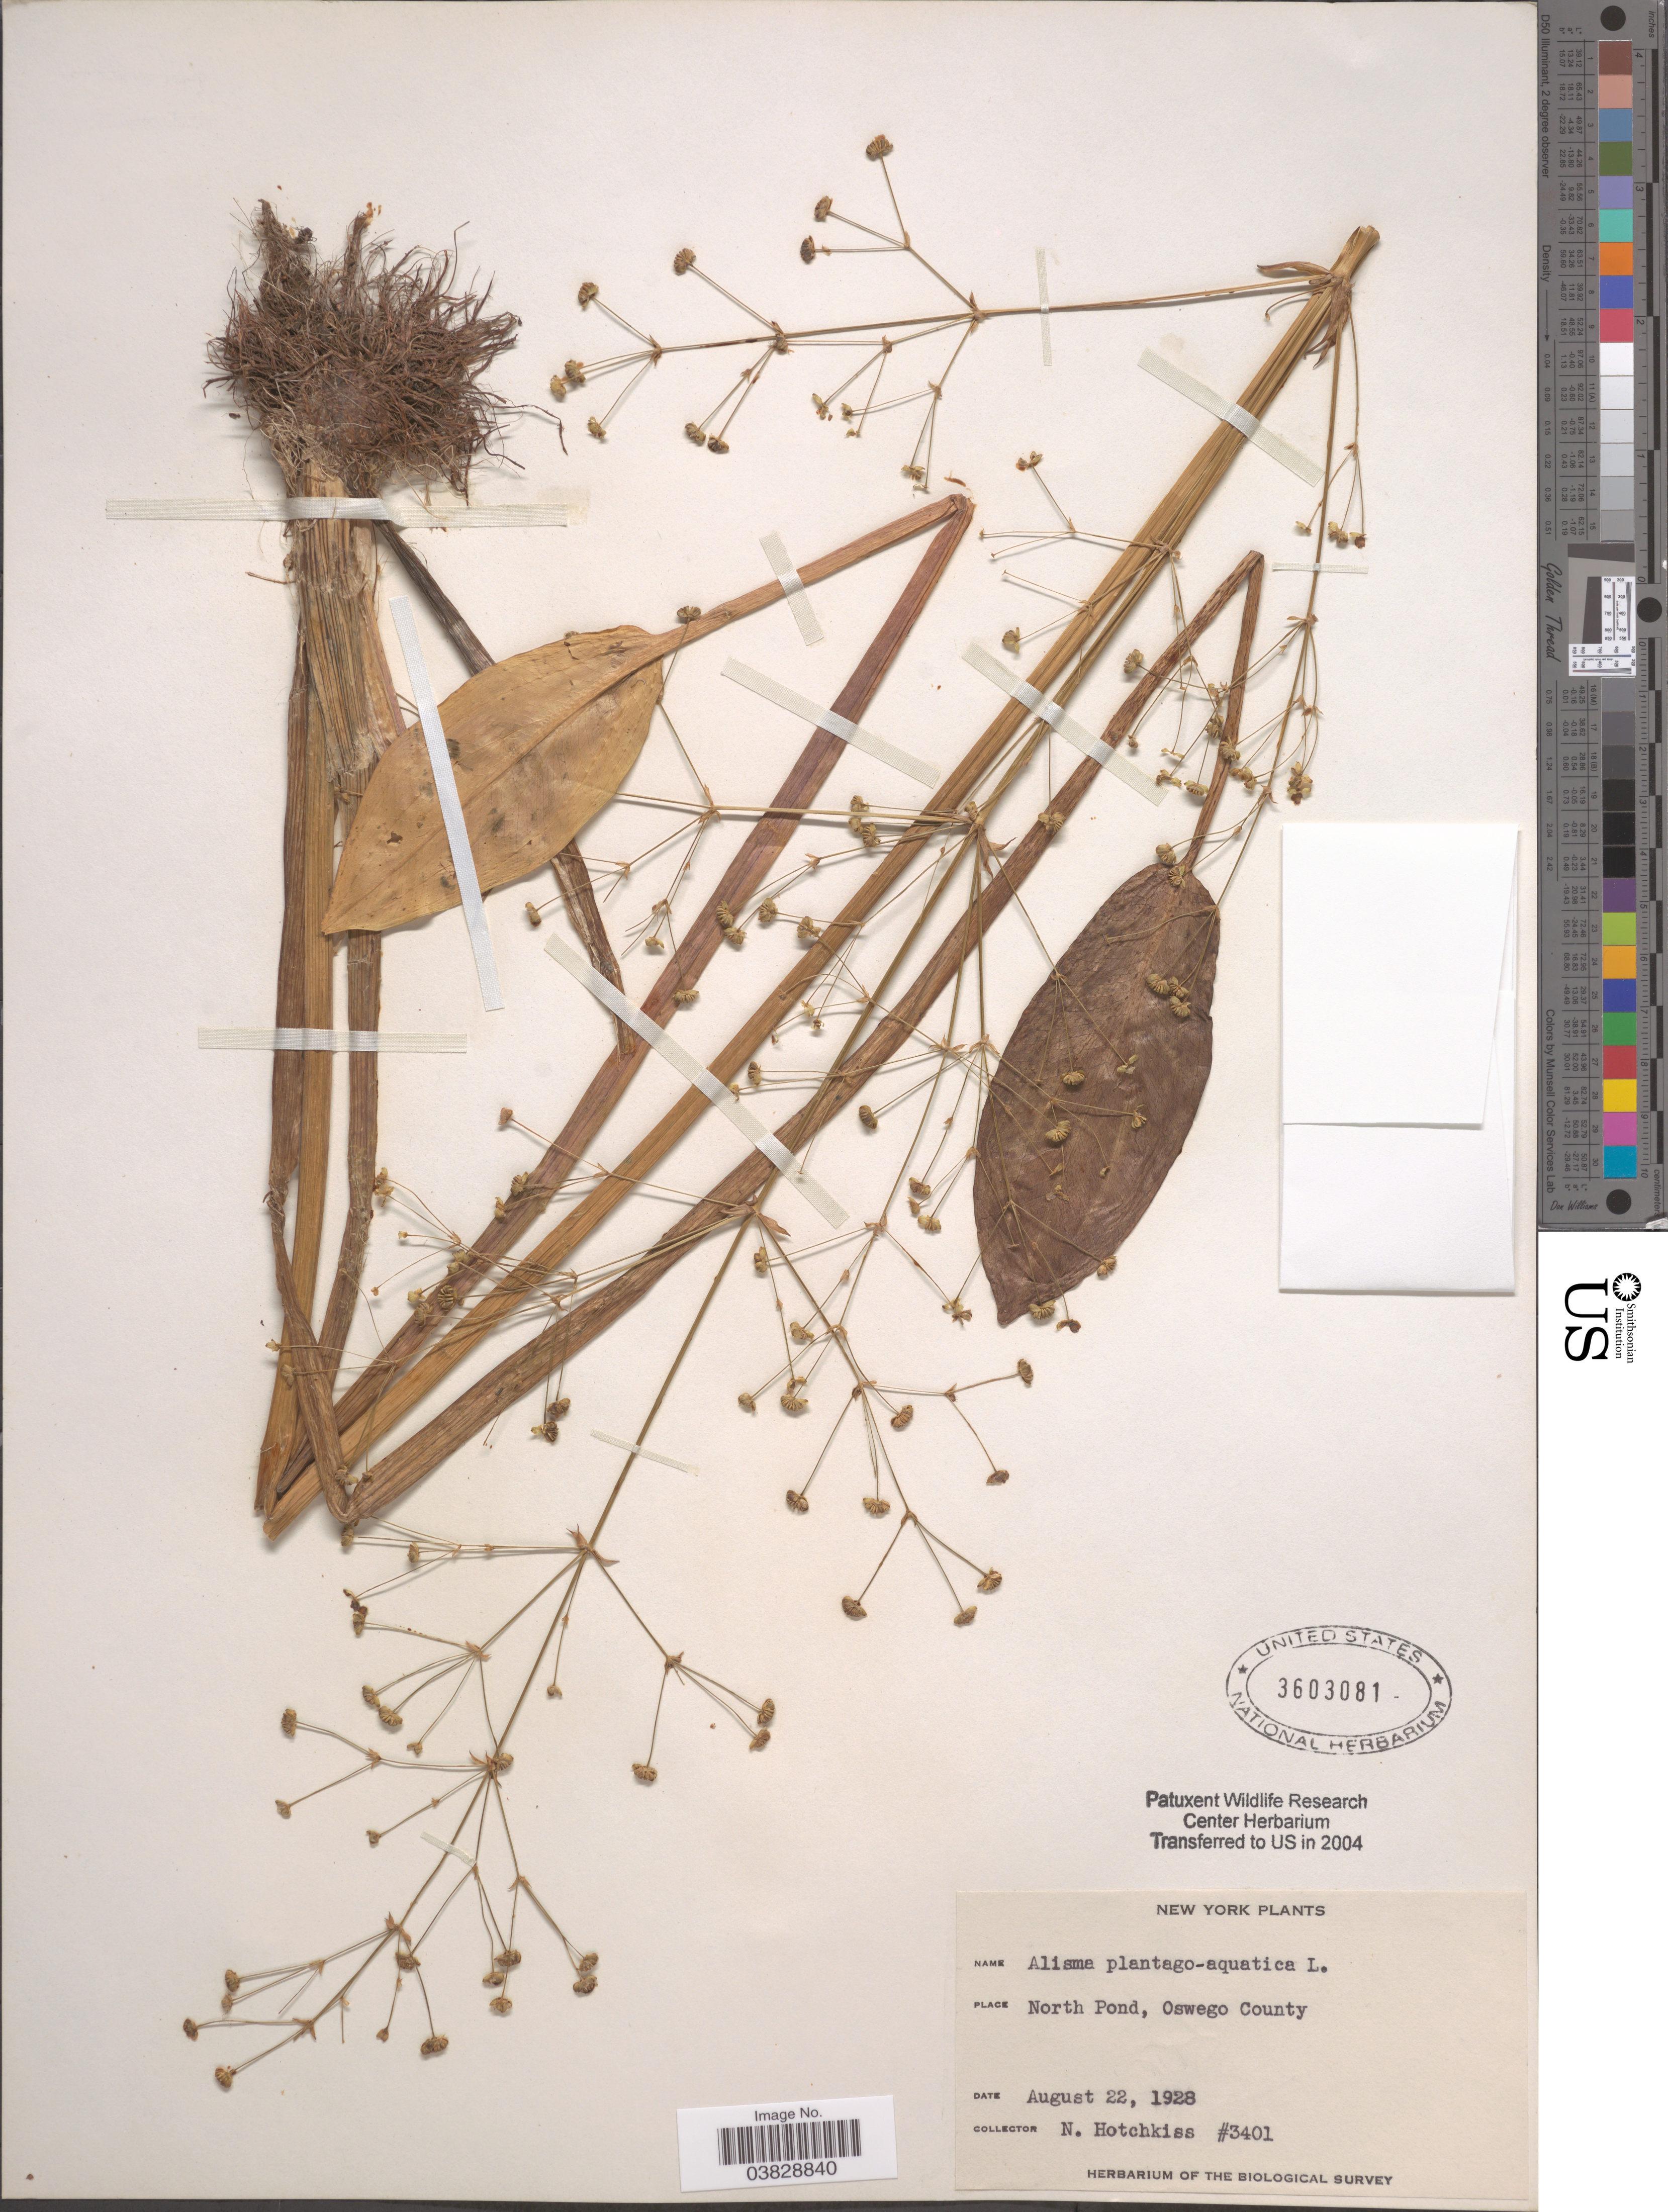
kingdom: Plantae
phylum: Tracheophyta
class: Liliopsida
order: Alismatales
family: Alismataceae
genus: Alisma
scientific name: Alisma brevipes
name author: Greene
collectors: N. Hotchkiss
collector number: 3401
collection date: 1928-08-22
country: United States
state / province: New York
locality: North Pond, Oswego County.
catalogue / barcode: US 3603081